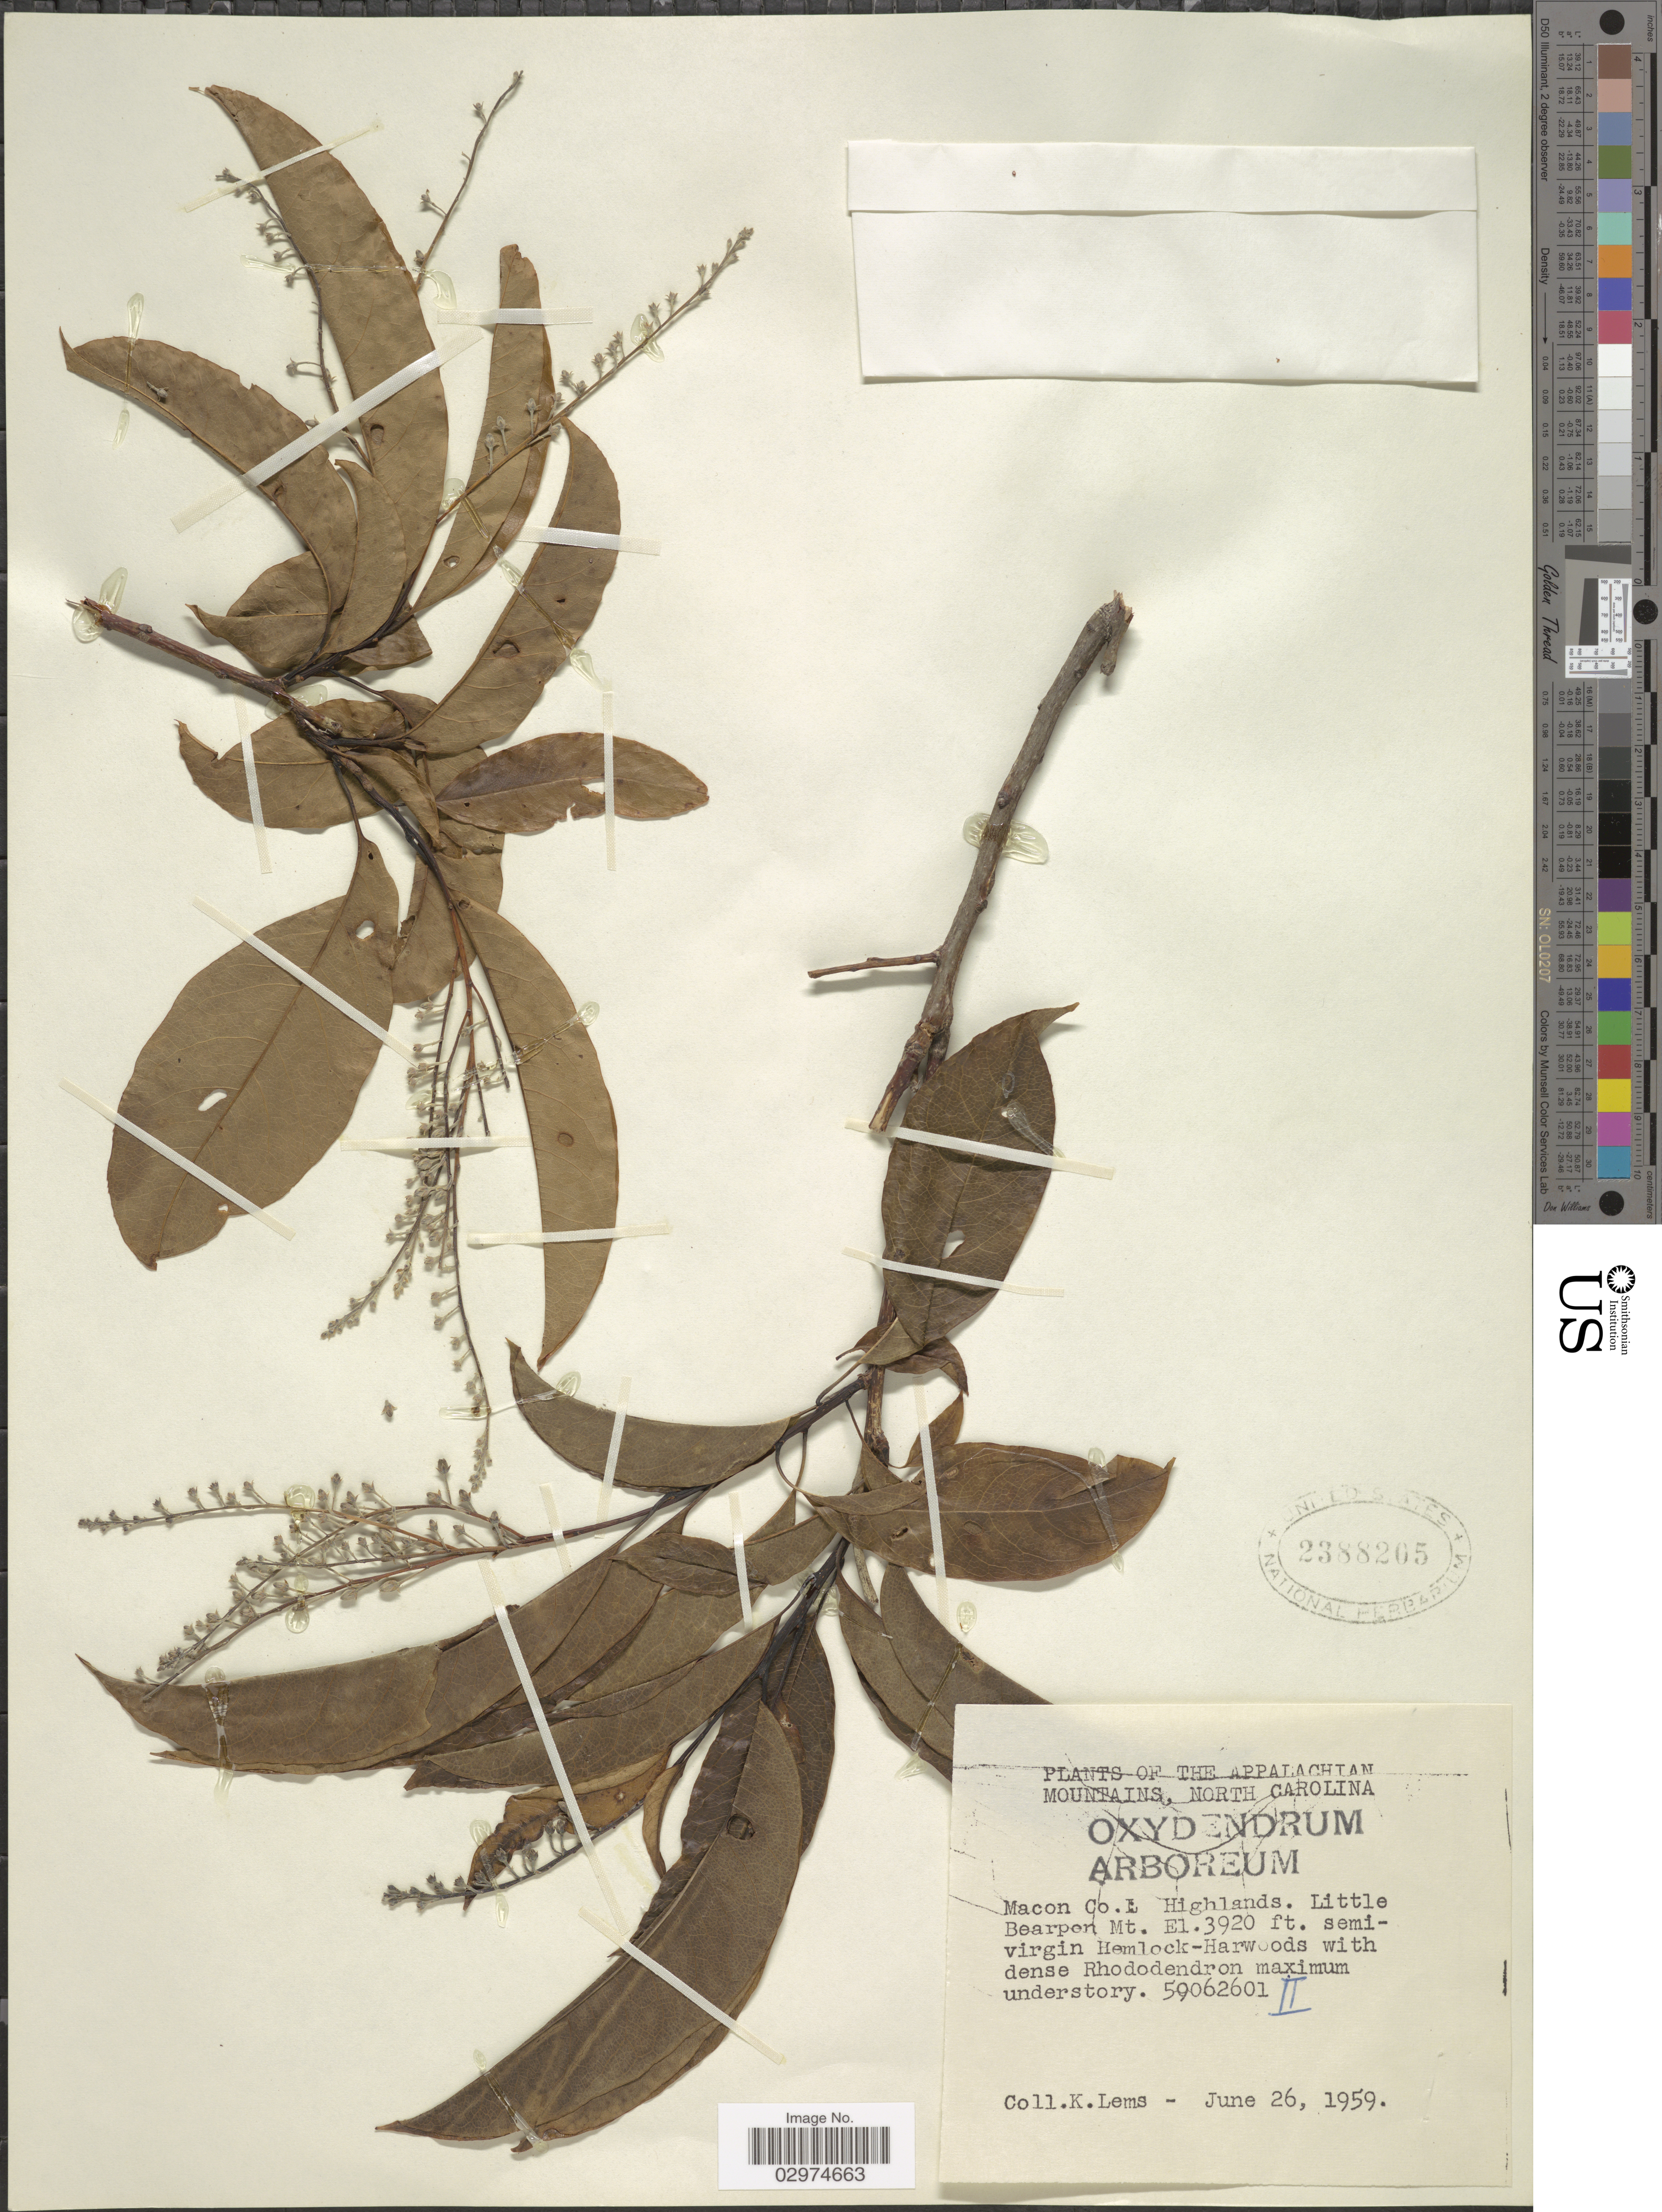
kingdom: Plantae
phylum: Tracheophyta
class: Magnoliopsida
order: Ericales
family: Ericaceae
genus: Oxydendrum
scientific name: Oxydendrum arboreum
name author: (L.) DC.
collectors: K. Lems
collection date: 1959-06-26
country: United States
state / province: North Carolina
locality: The Appalachian Mountains, Macon Co. L Highlands, Little Bearpen Mt.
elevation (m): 1195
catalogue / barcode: US 2388205